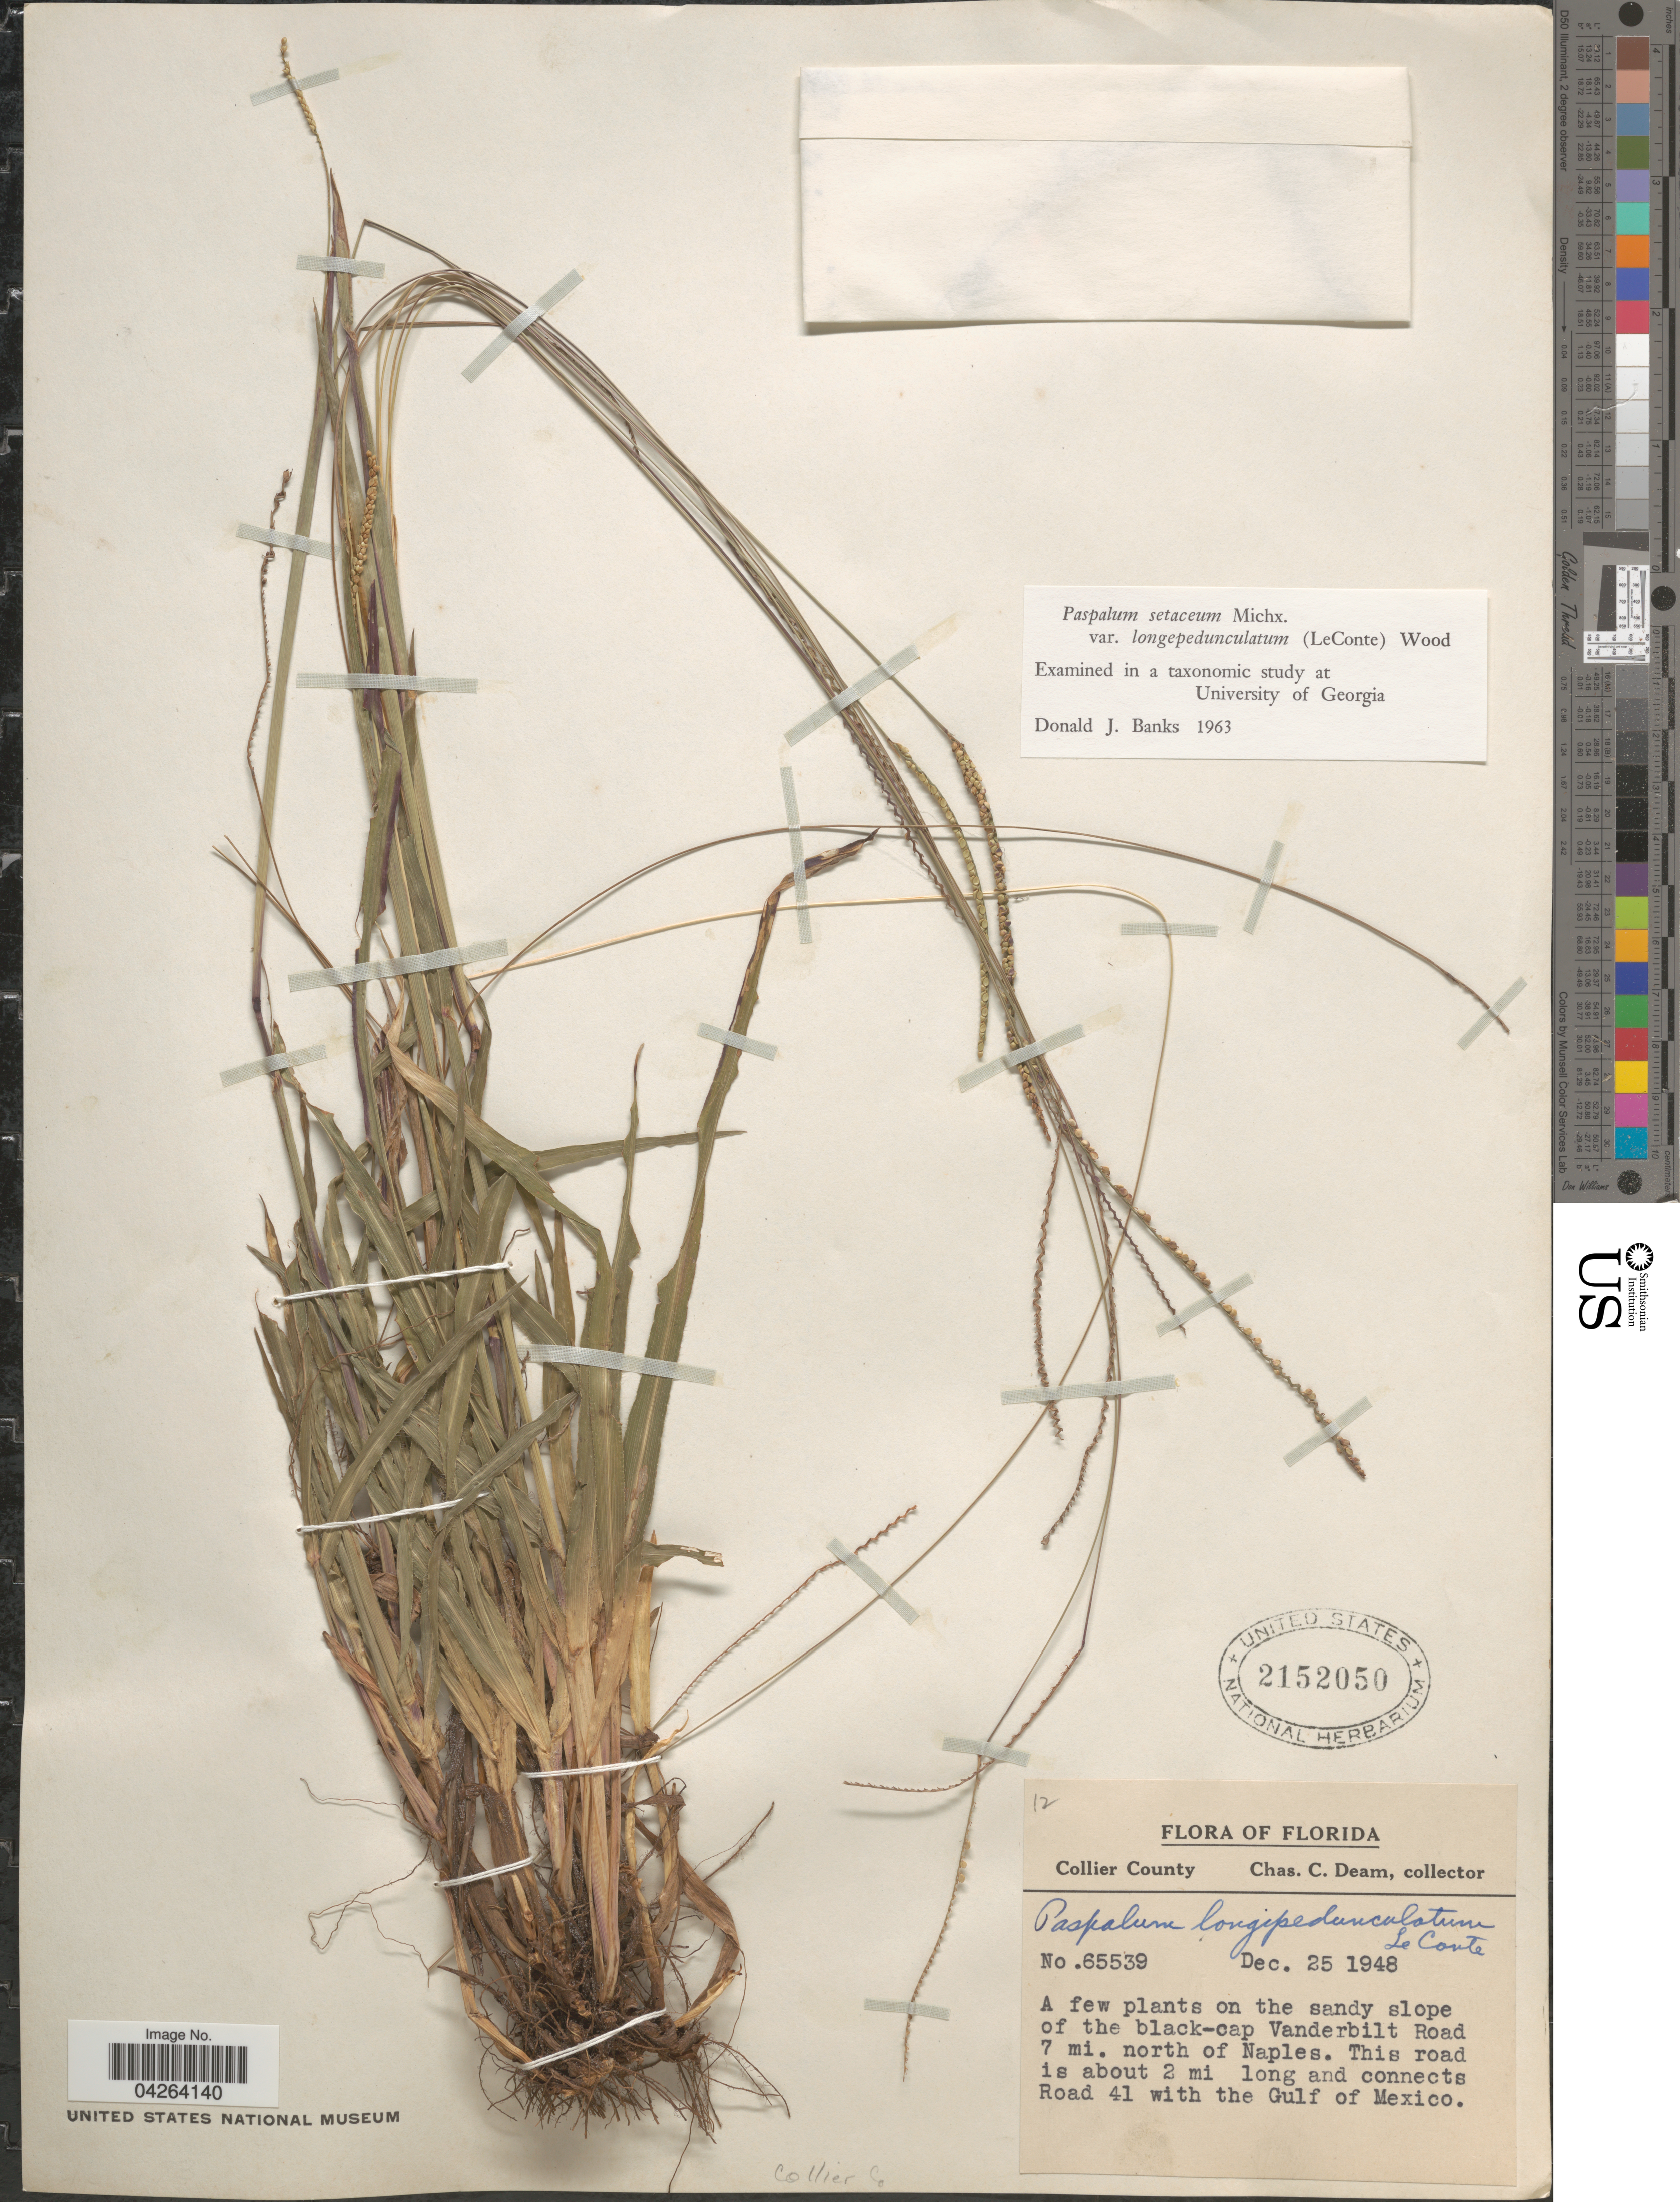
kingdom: Plantae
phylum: Tracheophyta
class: Liliopsida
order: Poales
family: Poaceae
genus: Paspalum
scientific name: Paspalum setaceum var. longipedunculatum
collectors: C. C. Deam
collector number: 65539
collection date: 1948-12-25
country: United States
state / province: Florida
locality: Collier County. On the sandy slope of the black-cap Vanderbilt Road 7 mi. north of Naples.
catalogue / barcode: US 2152050